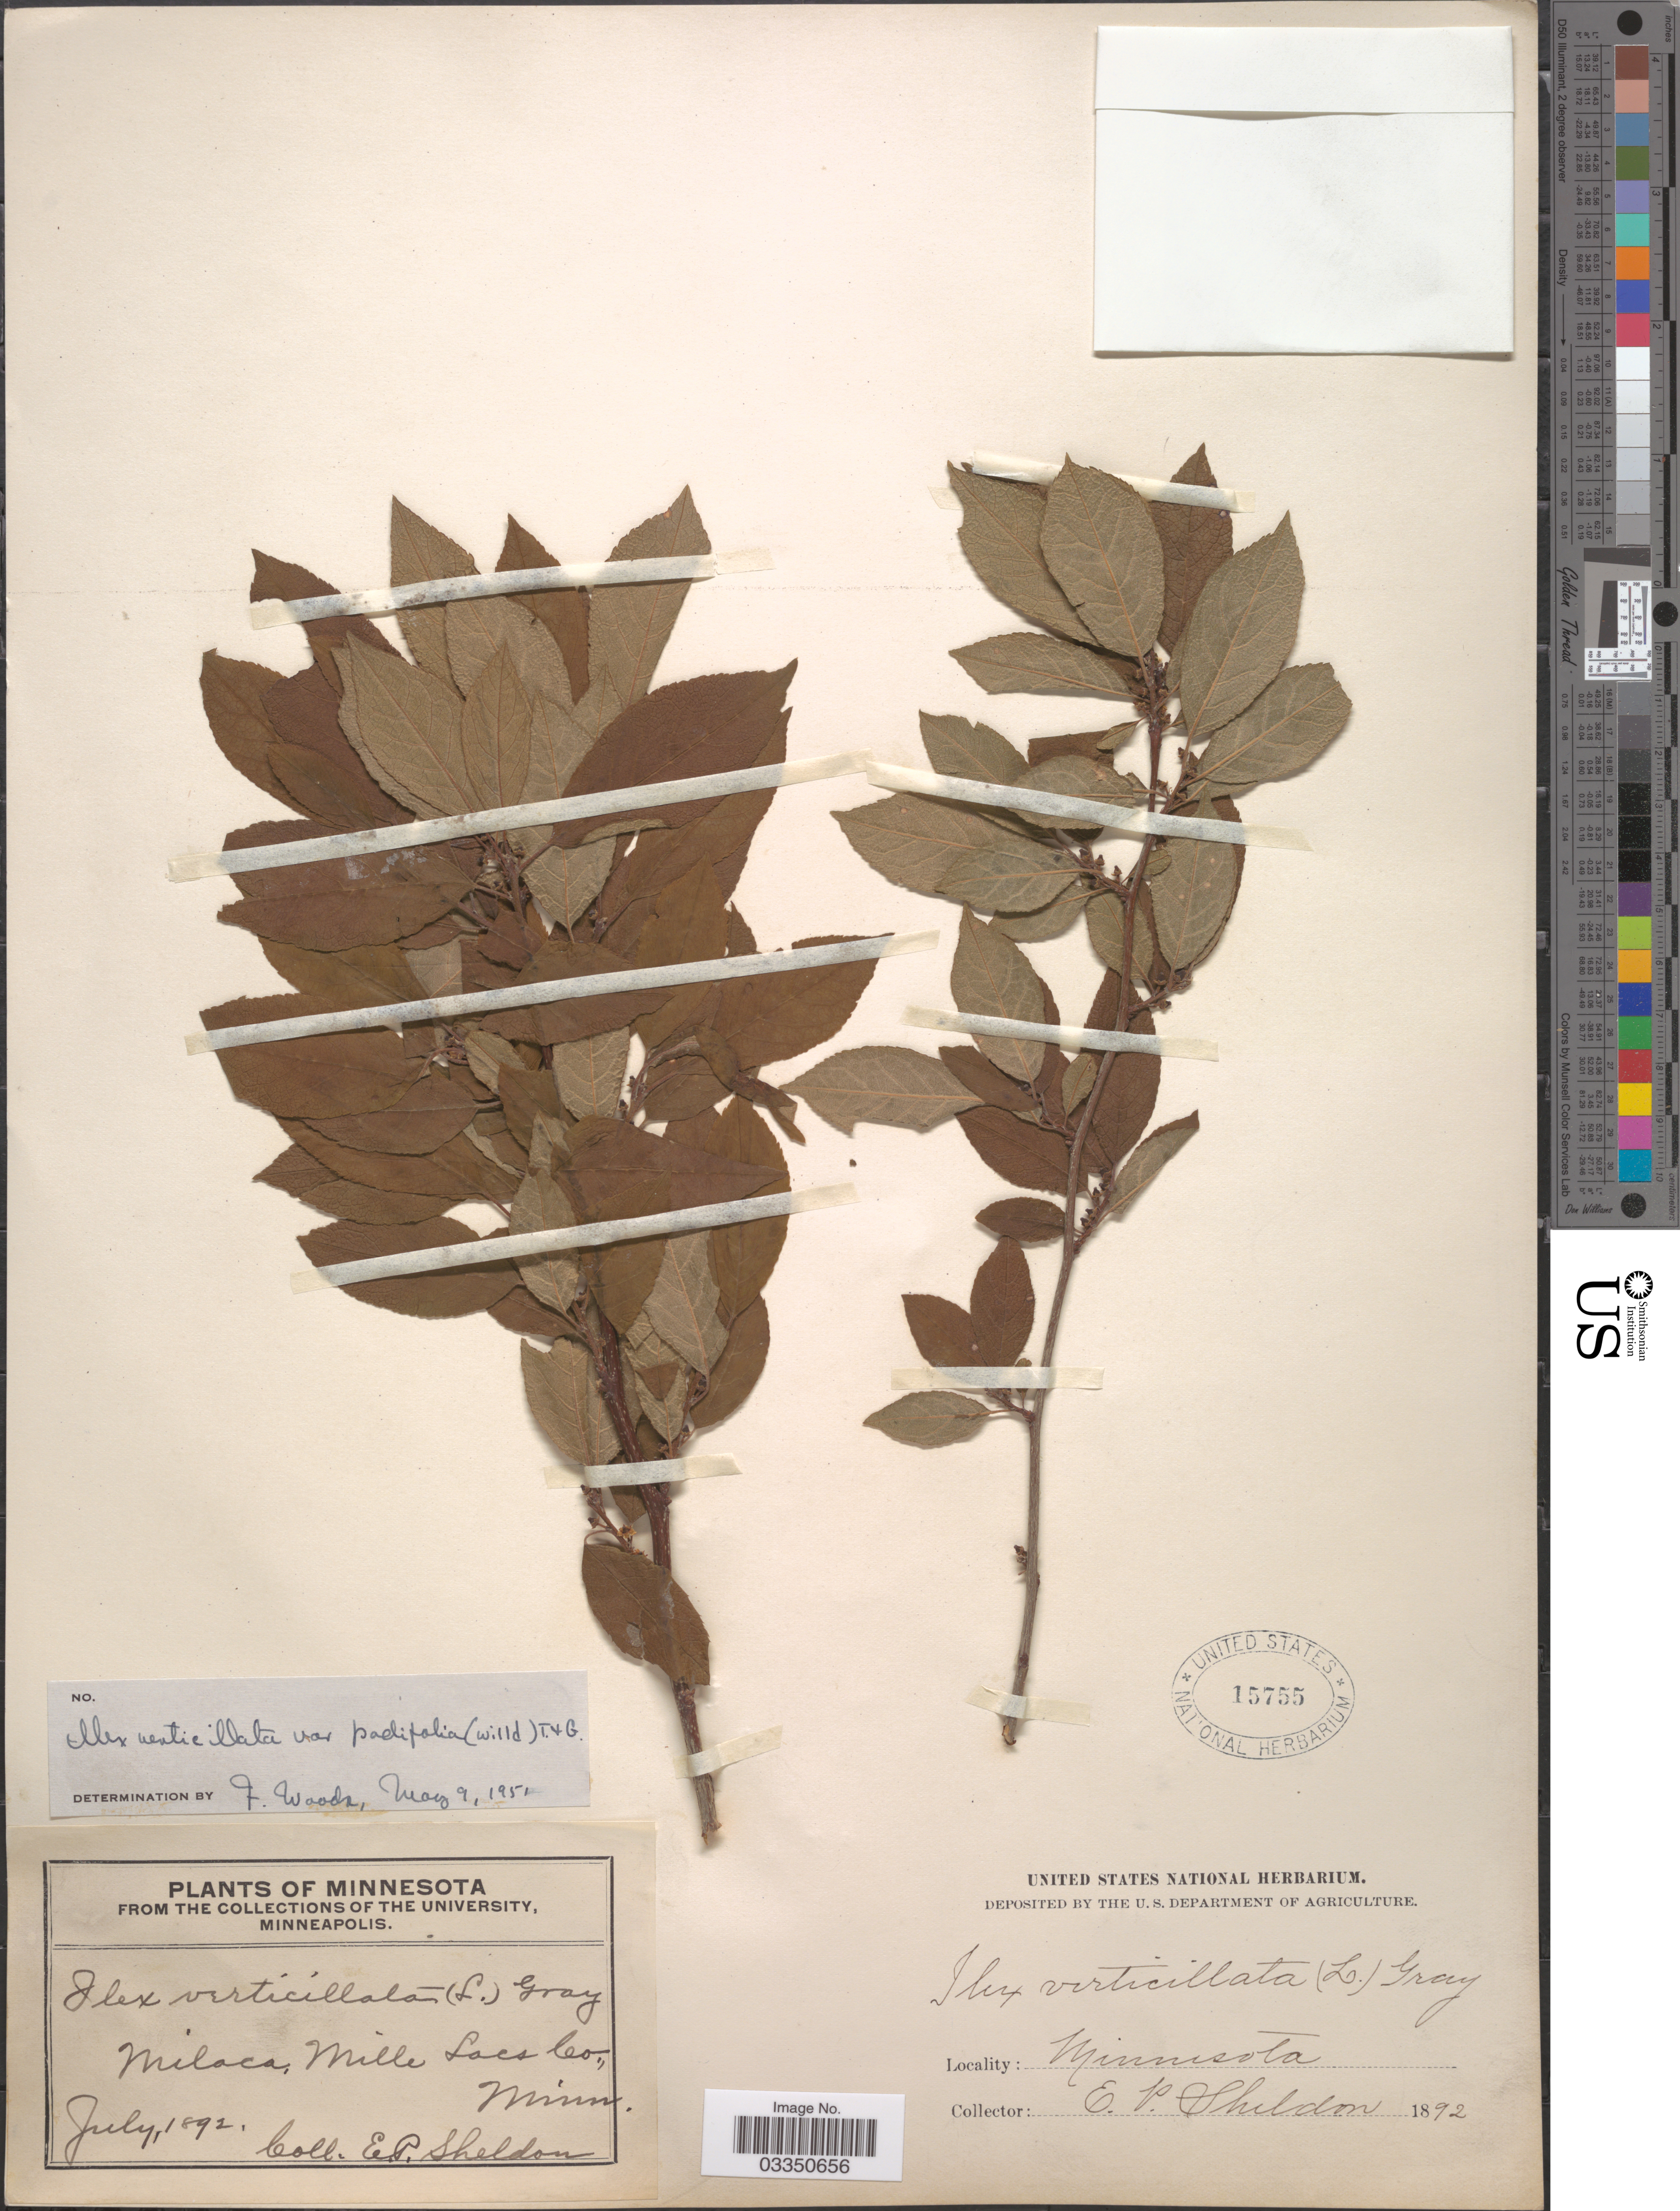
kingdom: Plantae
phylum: Tracheophyta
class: Magnoliopsida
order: Aquifoliales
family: Aquifoliaceae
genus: Ilex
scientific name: Ilex verticillata var. padifolia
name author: (Willd.) Torr. & A. Gray ex S. Watson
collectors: E. P. Sheldon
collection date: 1892-07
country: United States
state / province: Minnesota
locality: Milaca, Mille Lacs Co.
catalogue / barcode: US 15755